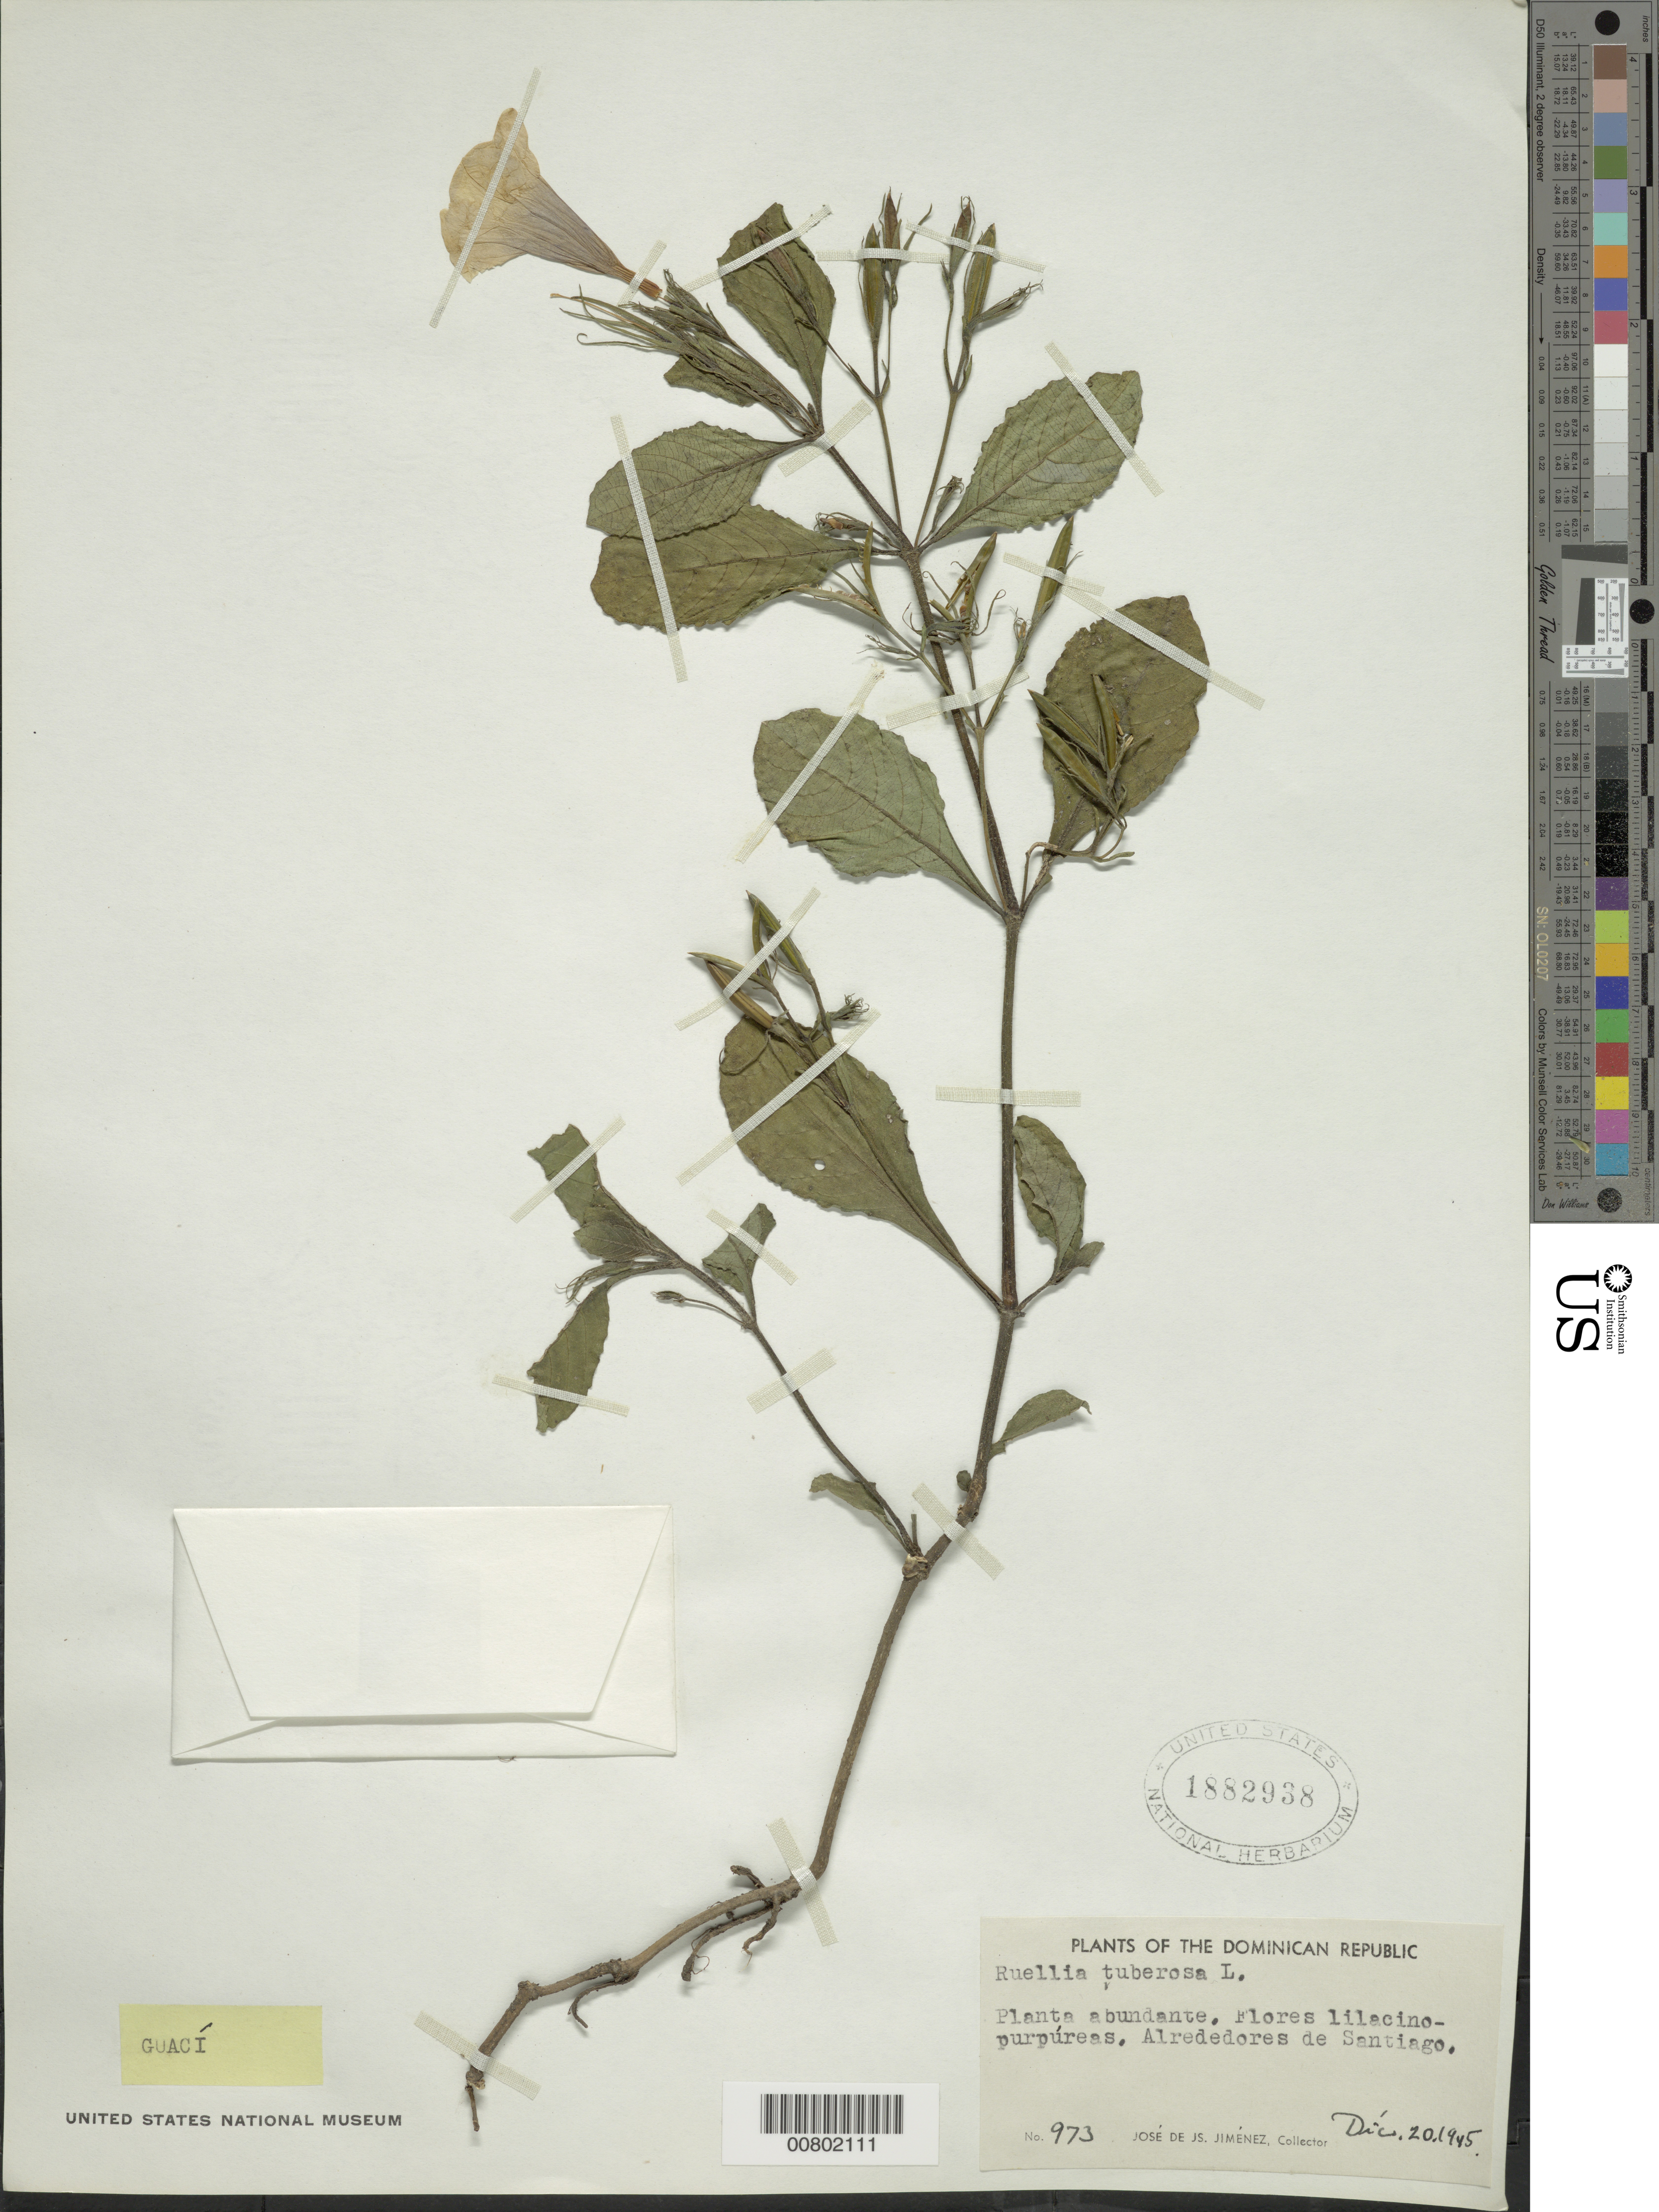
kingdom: Plantae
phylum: Tracheophyta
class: Magnoliopsida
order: Lamiales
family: Acanthaceae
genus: Ruellia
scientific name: Ruellia tuberosa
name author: L.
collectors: J. J. Jiménez Almonte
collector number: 973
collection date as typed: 20 Dec 1945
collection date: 1945-12-20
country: Dominican Republic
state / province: Santiago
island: Hispaniola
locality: Alrededores de Santiago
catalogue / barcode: US 1882938